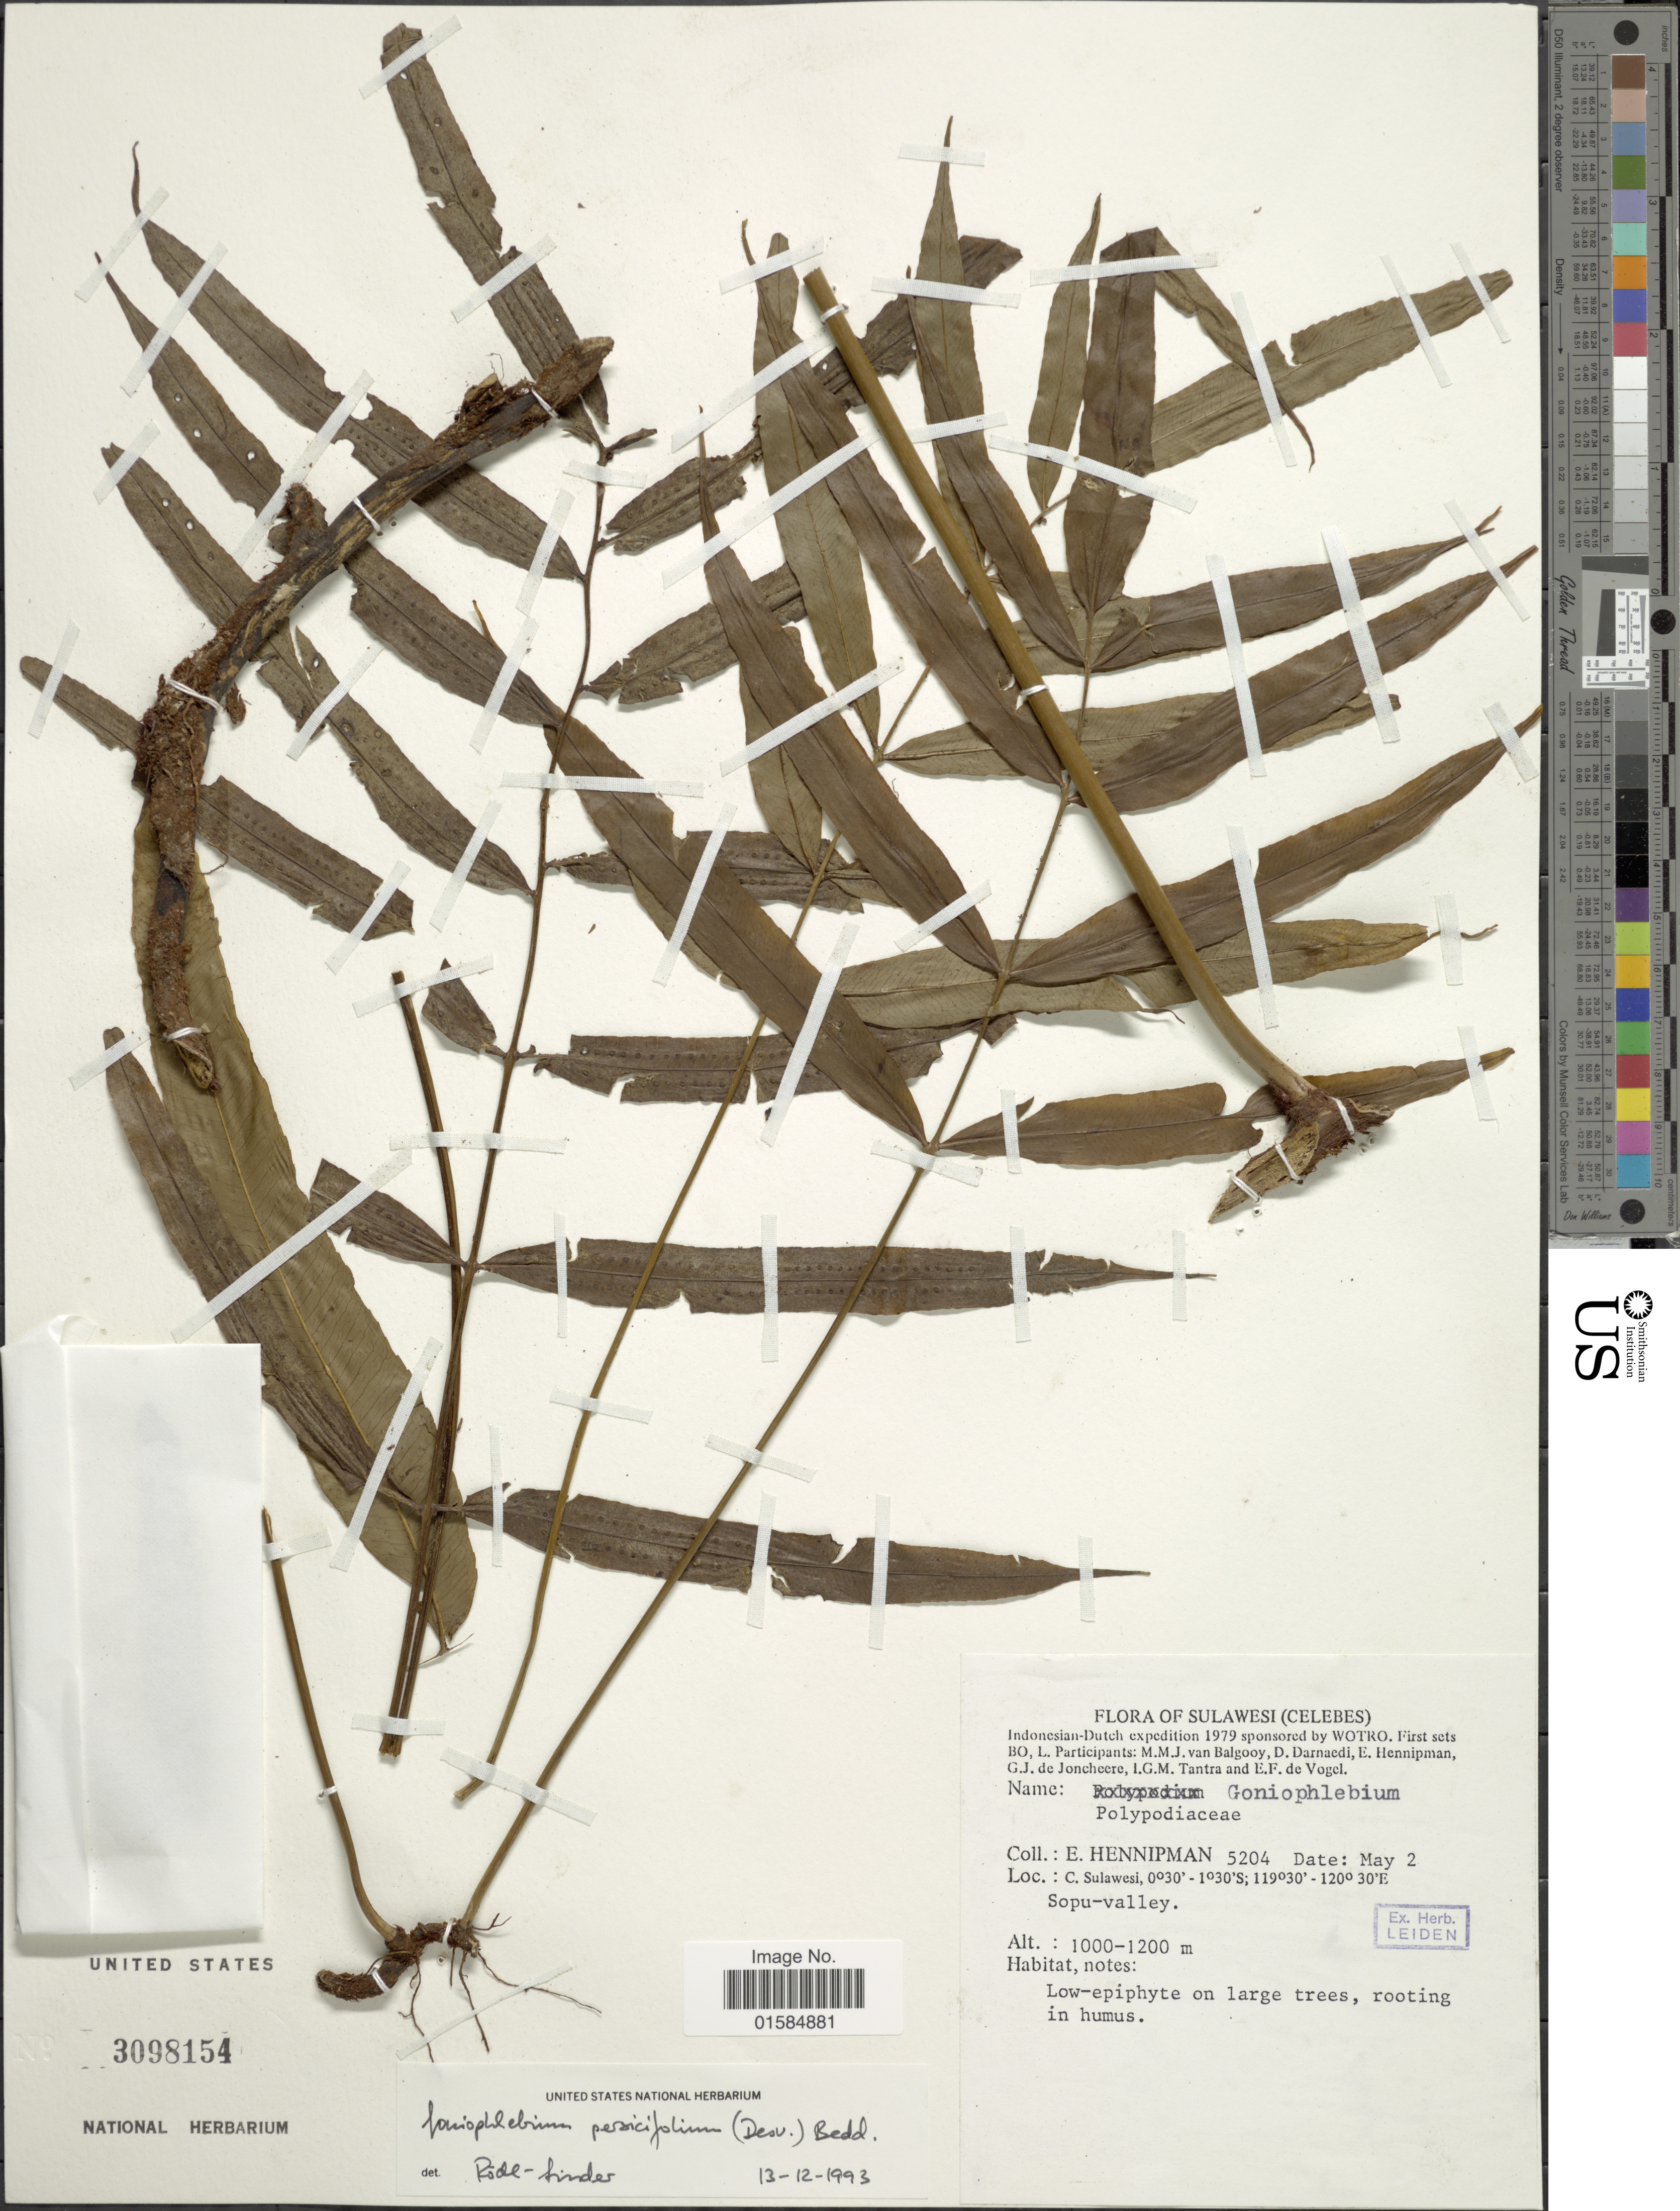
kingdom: Plantae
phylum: Tracheophyta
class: Polypodiopsida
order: Polypodiales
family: Polypodiaceae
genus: Goniophlebium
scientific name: Goniophlebium persicifolium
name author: (Desv.) Bedd.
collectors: E. Hennipman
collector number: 5204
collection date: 1979-05-02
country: Indonesia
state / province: Sulawesi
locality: Sulawesi (Celebes), C. Sulawesi, Sopu-valley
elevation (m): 1000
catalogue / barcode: US 3098154